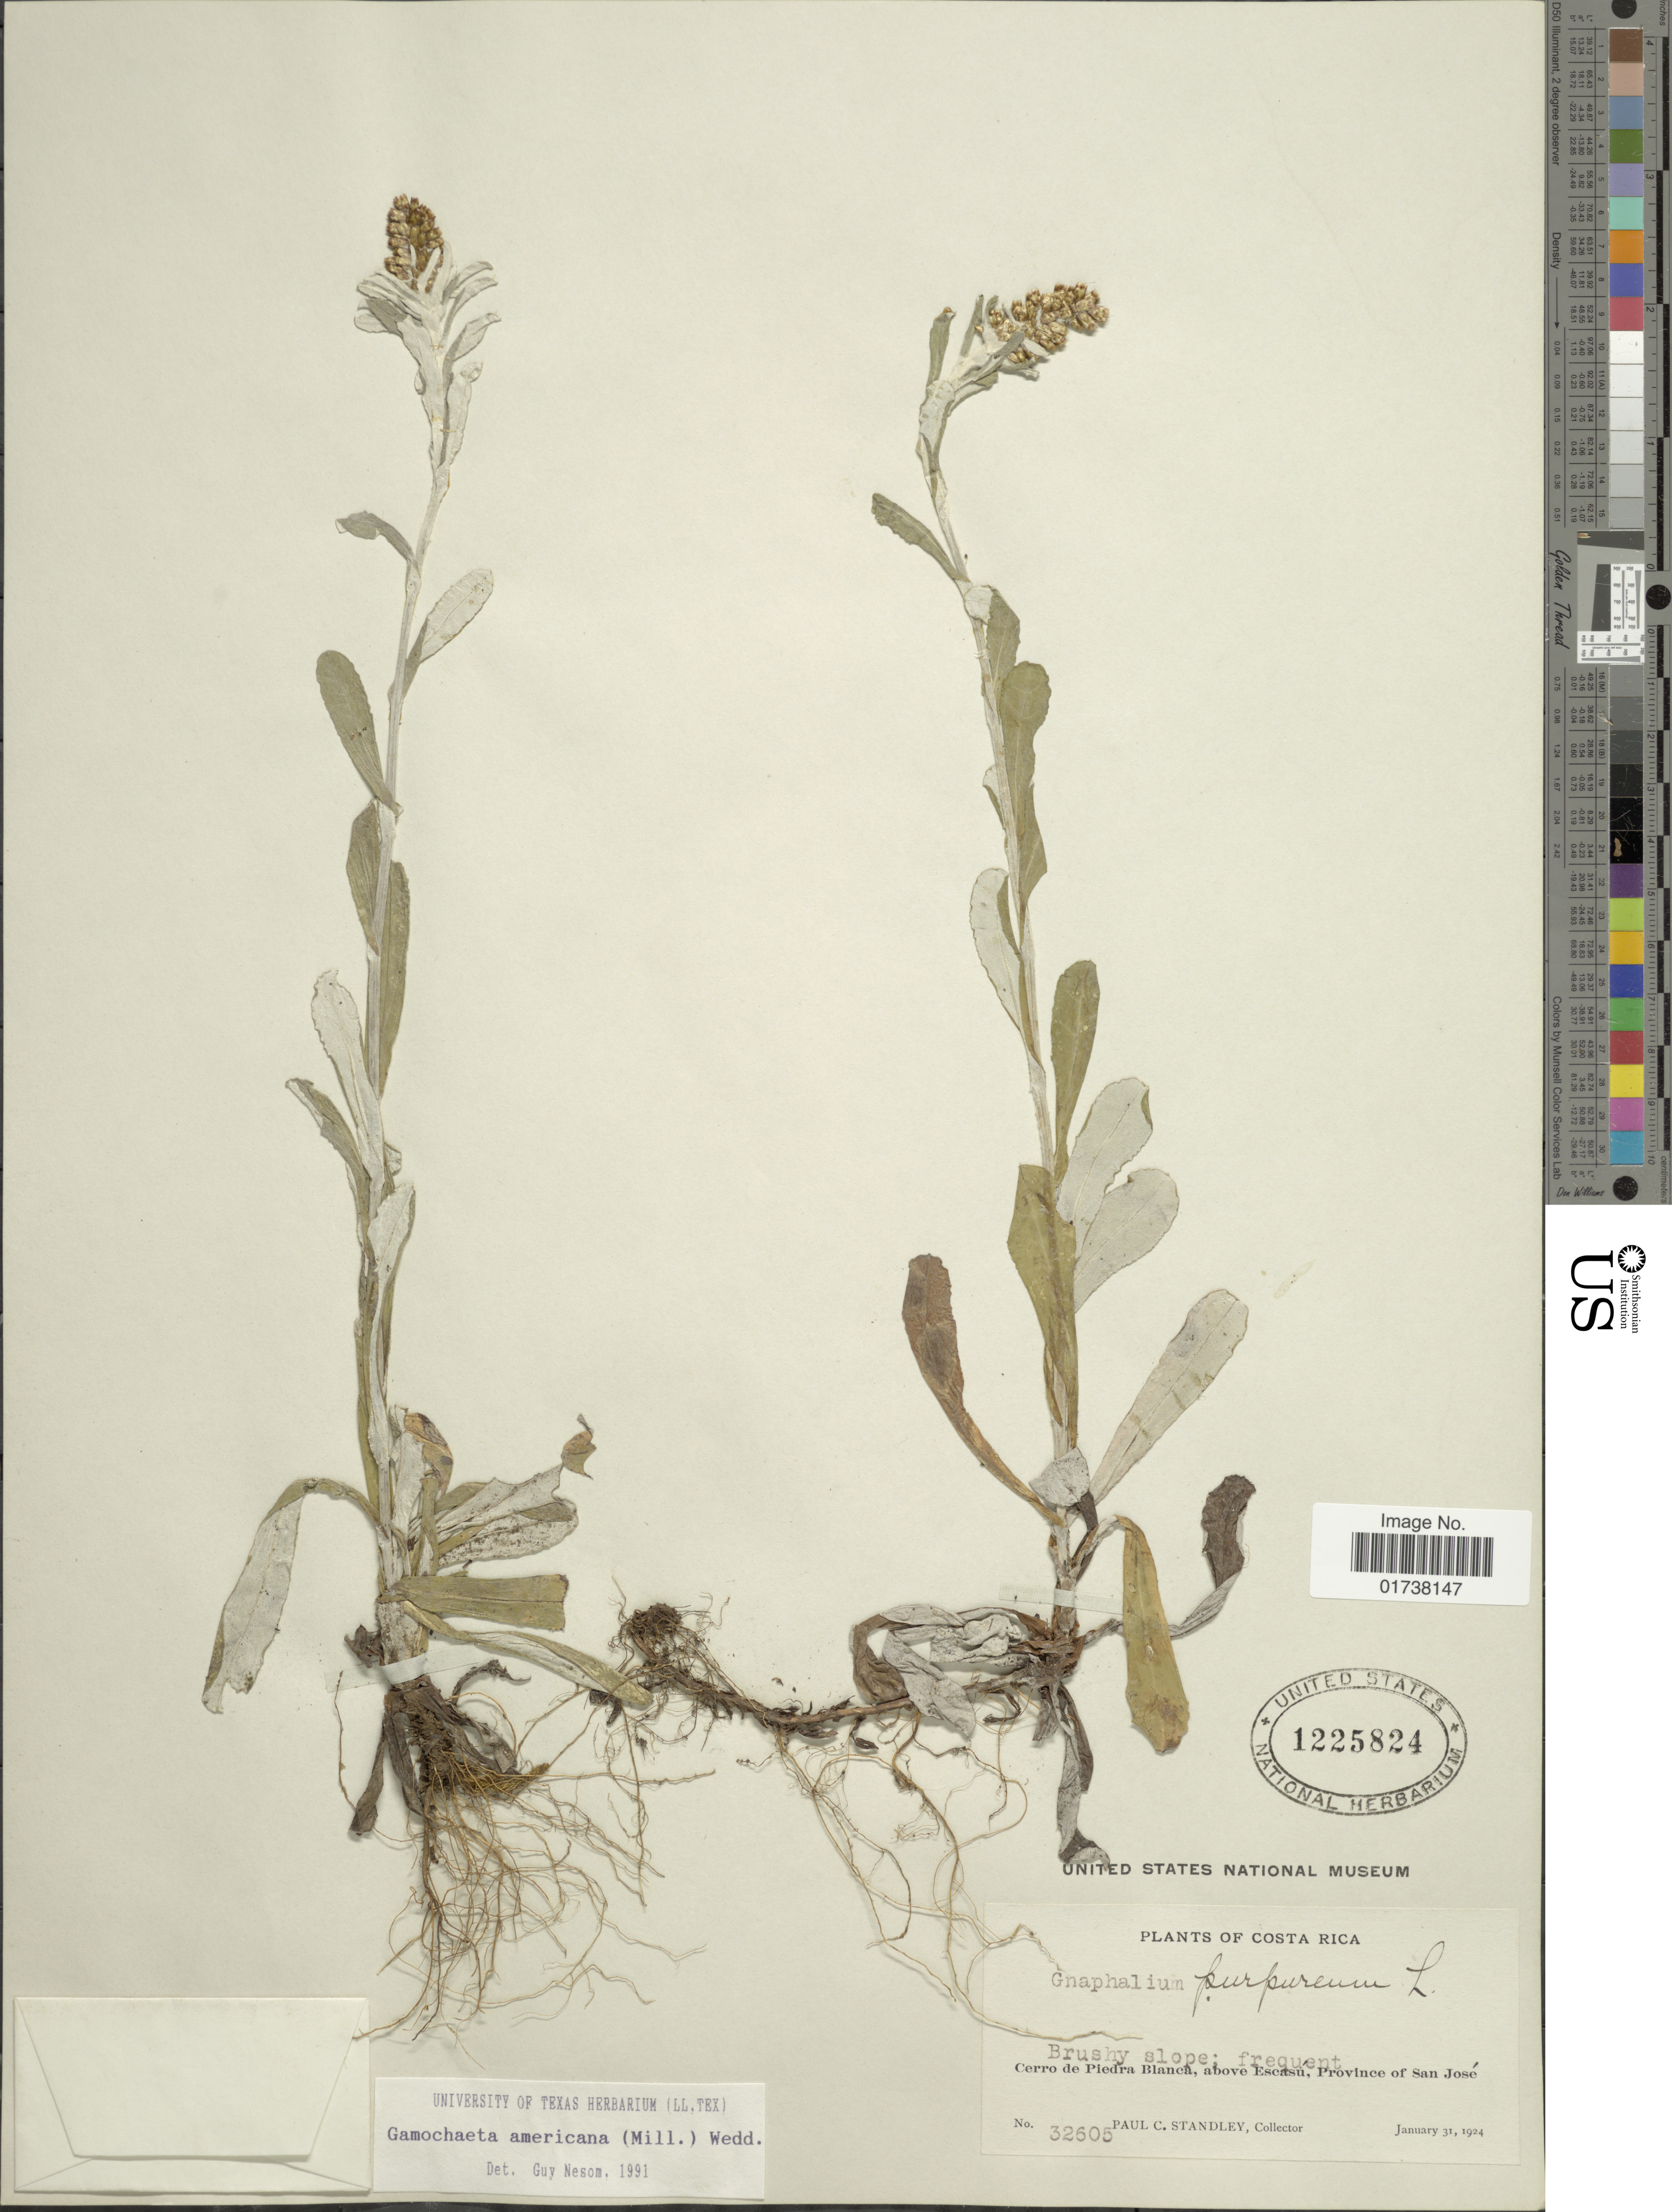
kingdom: Plantae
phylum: Tracheophyta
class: Magnoliopsida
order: Asterales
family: Asteraceae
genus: Gamochaeta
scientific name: Gamochaeta americana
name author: (Mill.) Wedd.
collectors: P. C. Standley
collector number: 32605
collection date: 1924-01-31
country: Costa Rica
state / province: San José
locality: Cerro de Piedra Blanca, above Escasu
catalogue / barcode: US 1225824